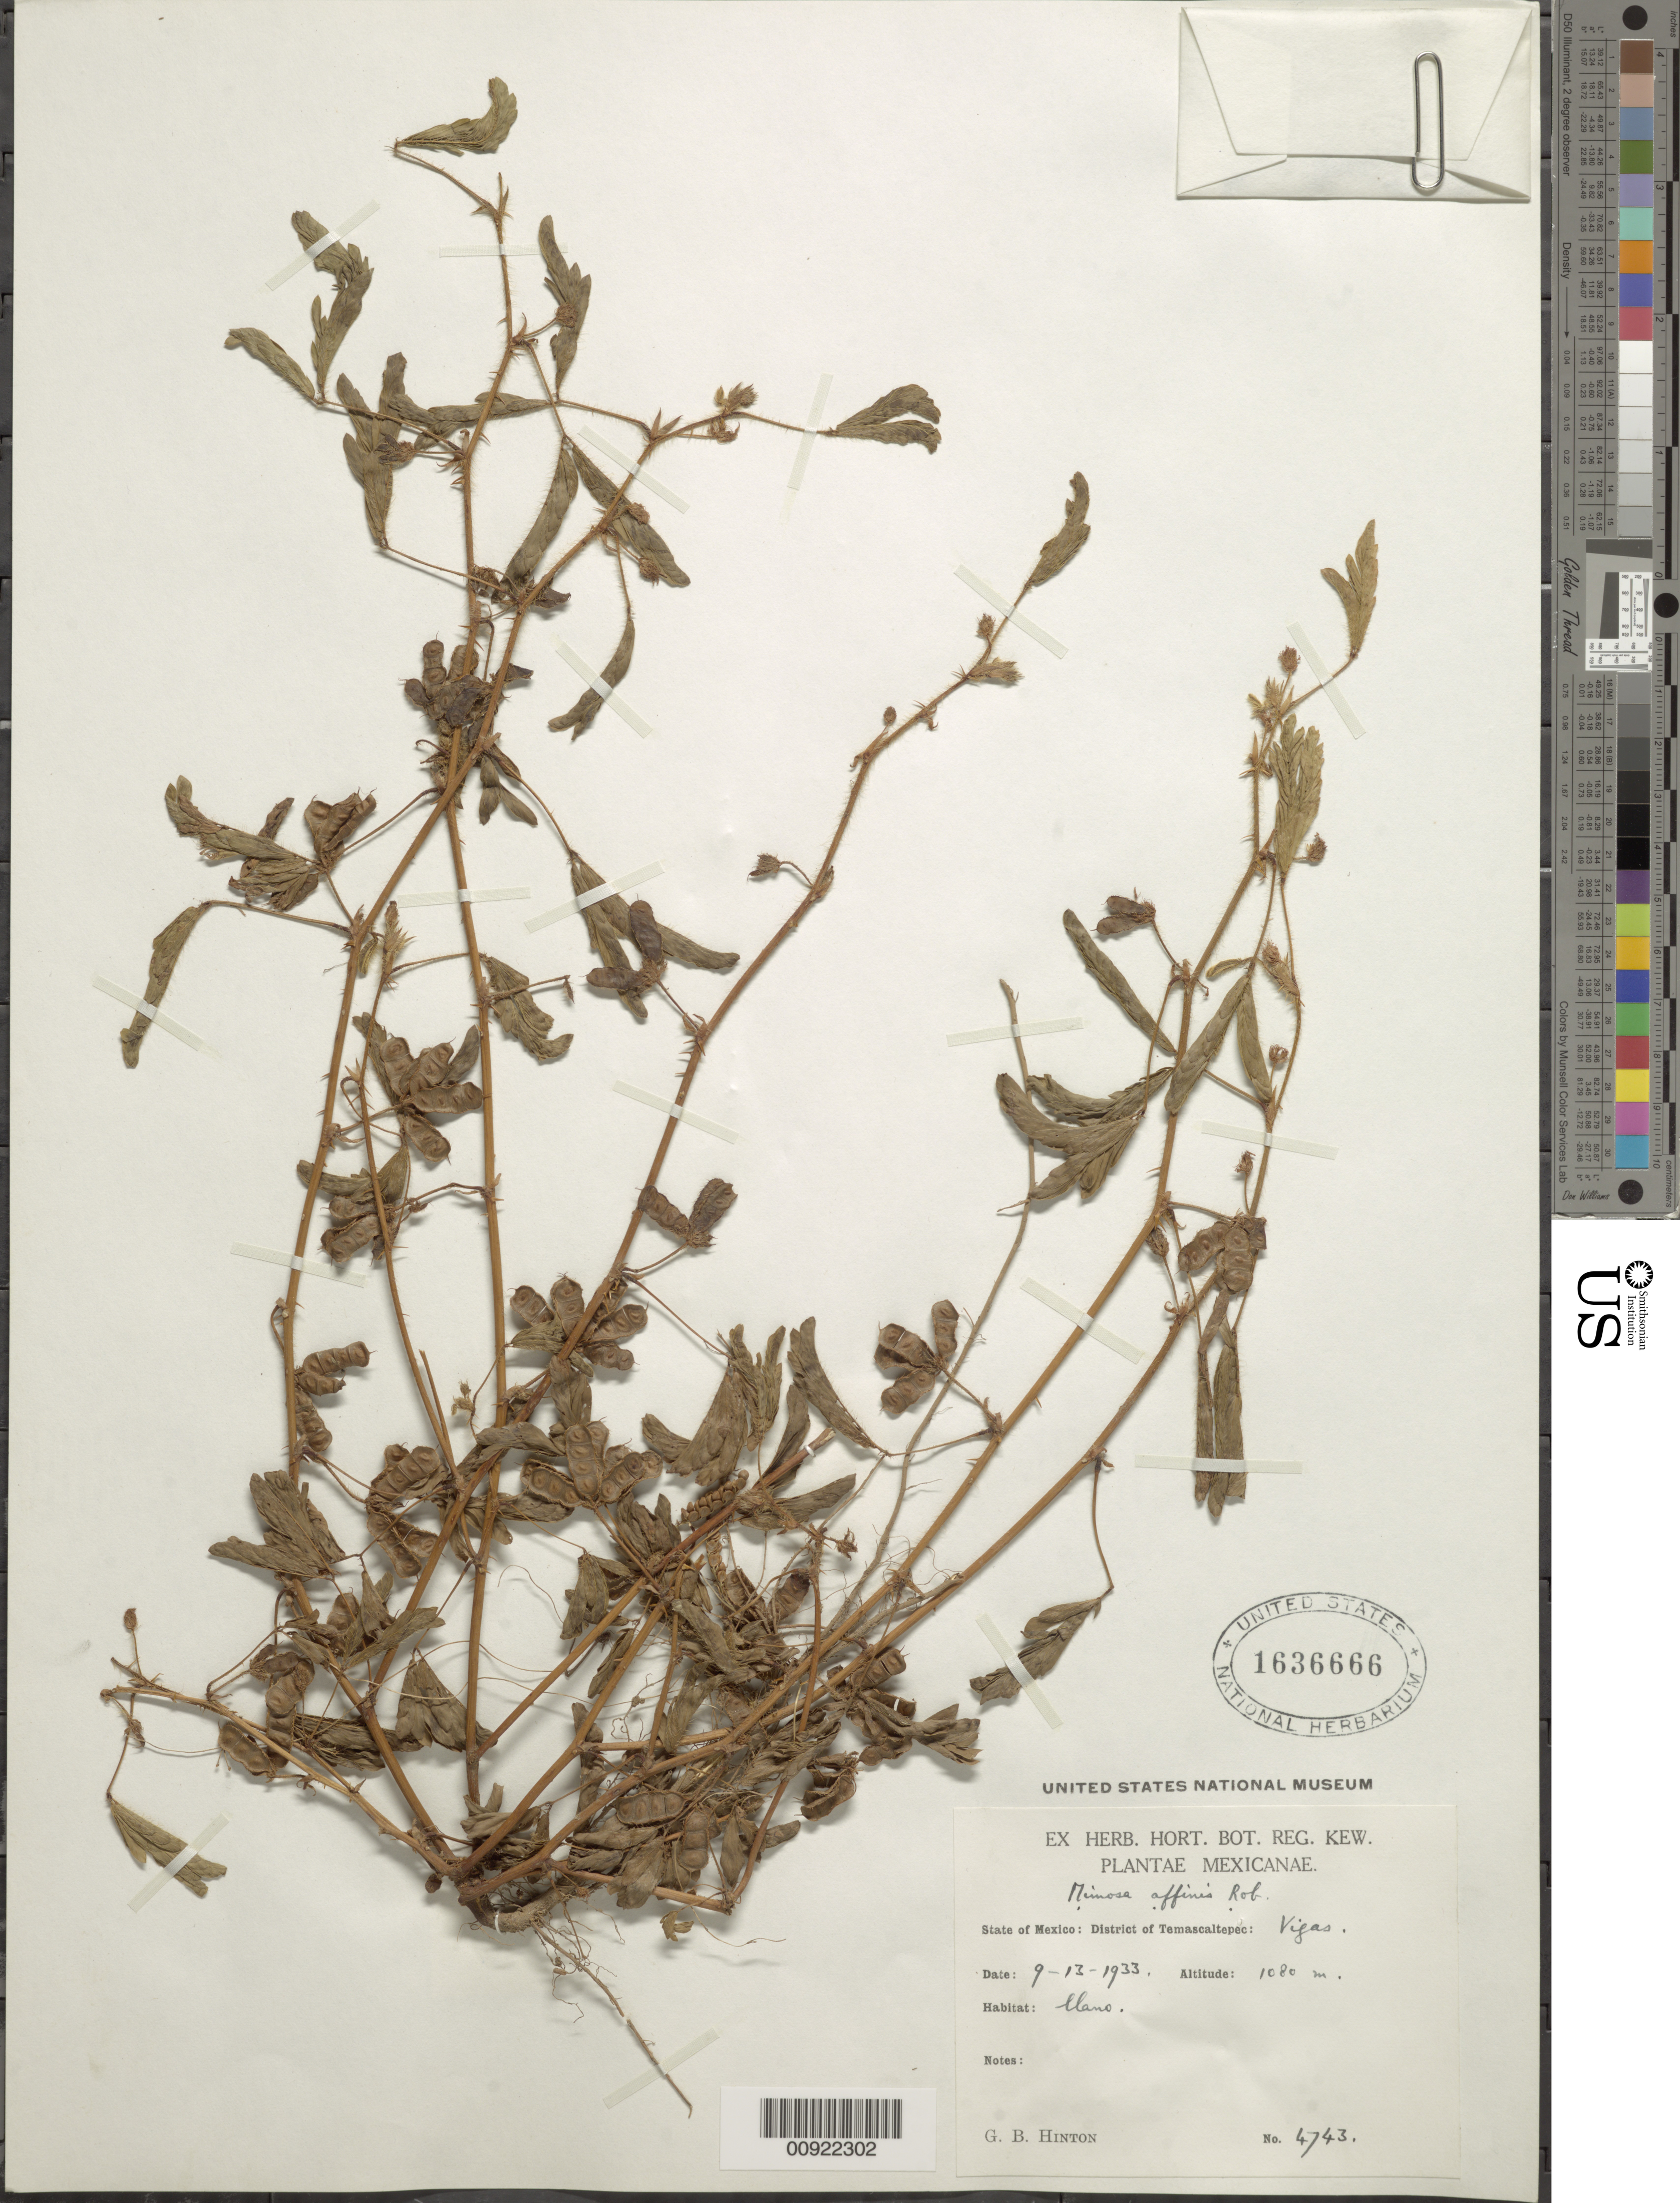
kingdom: Plantae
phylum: Tracheophyta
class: Magnoliopsida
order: Fabales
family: Fabaceae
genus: Mimosa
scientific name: Mimosa affinis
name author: B.L. Rob.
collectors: G. B. Hinton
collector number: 4743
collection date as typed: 13 Sep 1933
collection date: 1933-09-13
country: Mexico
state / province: México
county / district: Temascaltepec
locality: State of Mexico: District of Temascaltepec: Vigas.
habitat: Llano.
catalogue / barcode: US 1636666